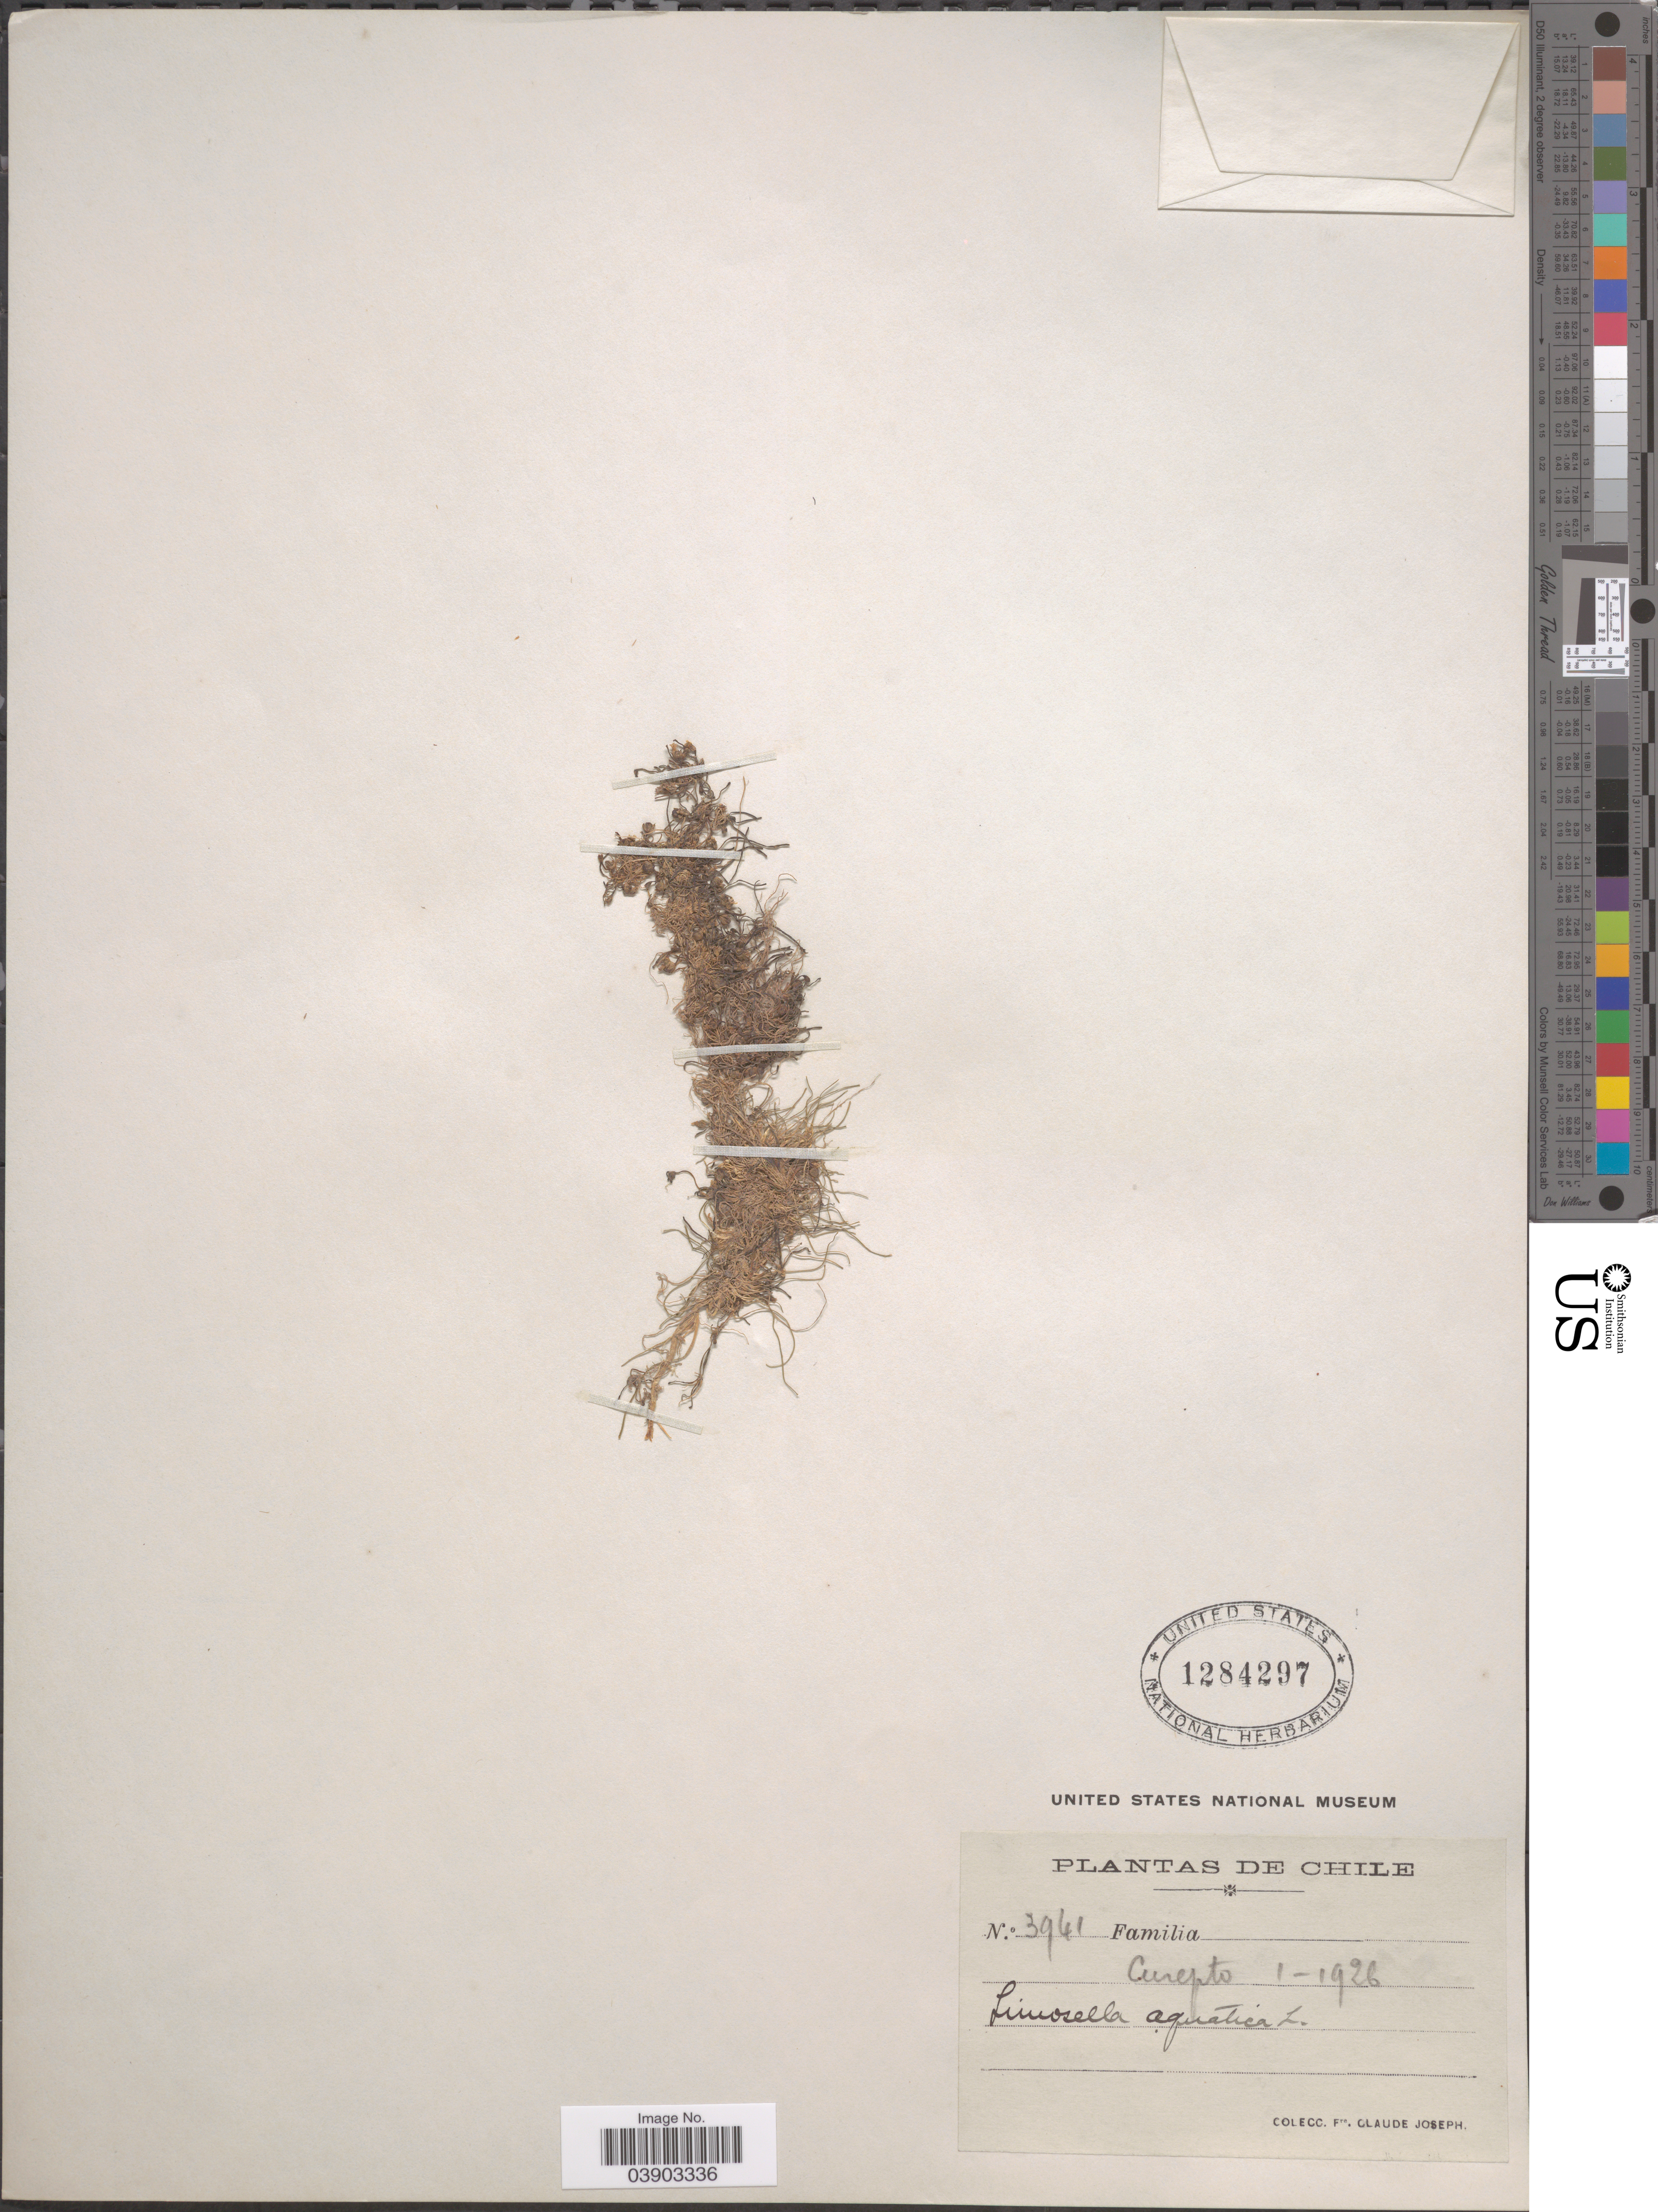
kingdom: Plantae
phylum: Tracheophyta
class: Magnoliopsida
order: Lamiales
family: Scrophulariaceae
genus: Limosella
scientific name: Limosella aquatica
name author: L.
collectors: Bro. Claude-Joseph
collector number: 3941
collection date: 1926-01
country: Chile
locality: Curepto.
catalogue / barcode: US 1284297